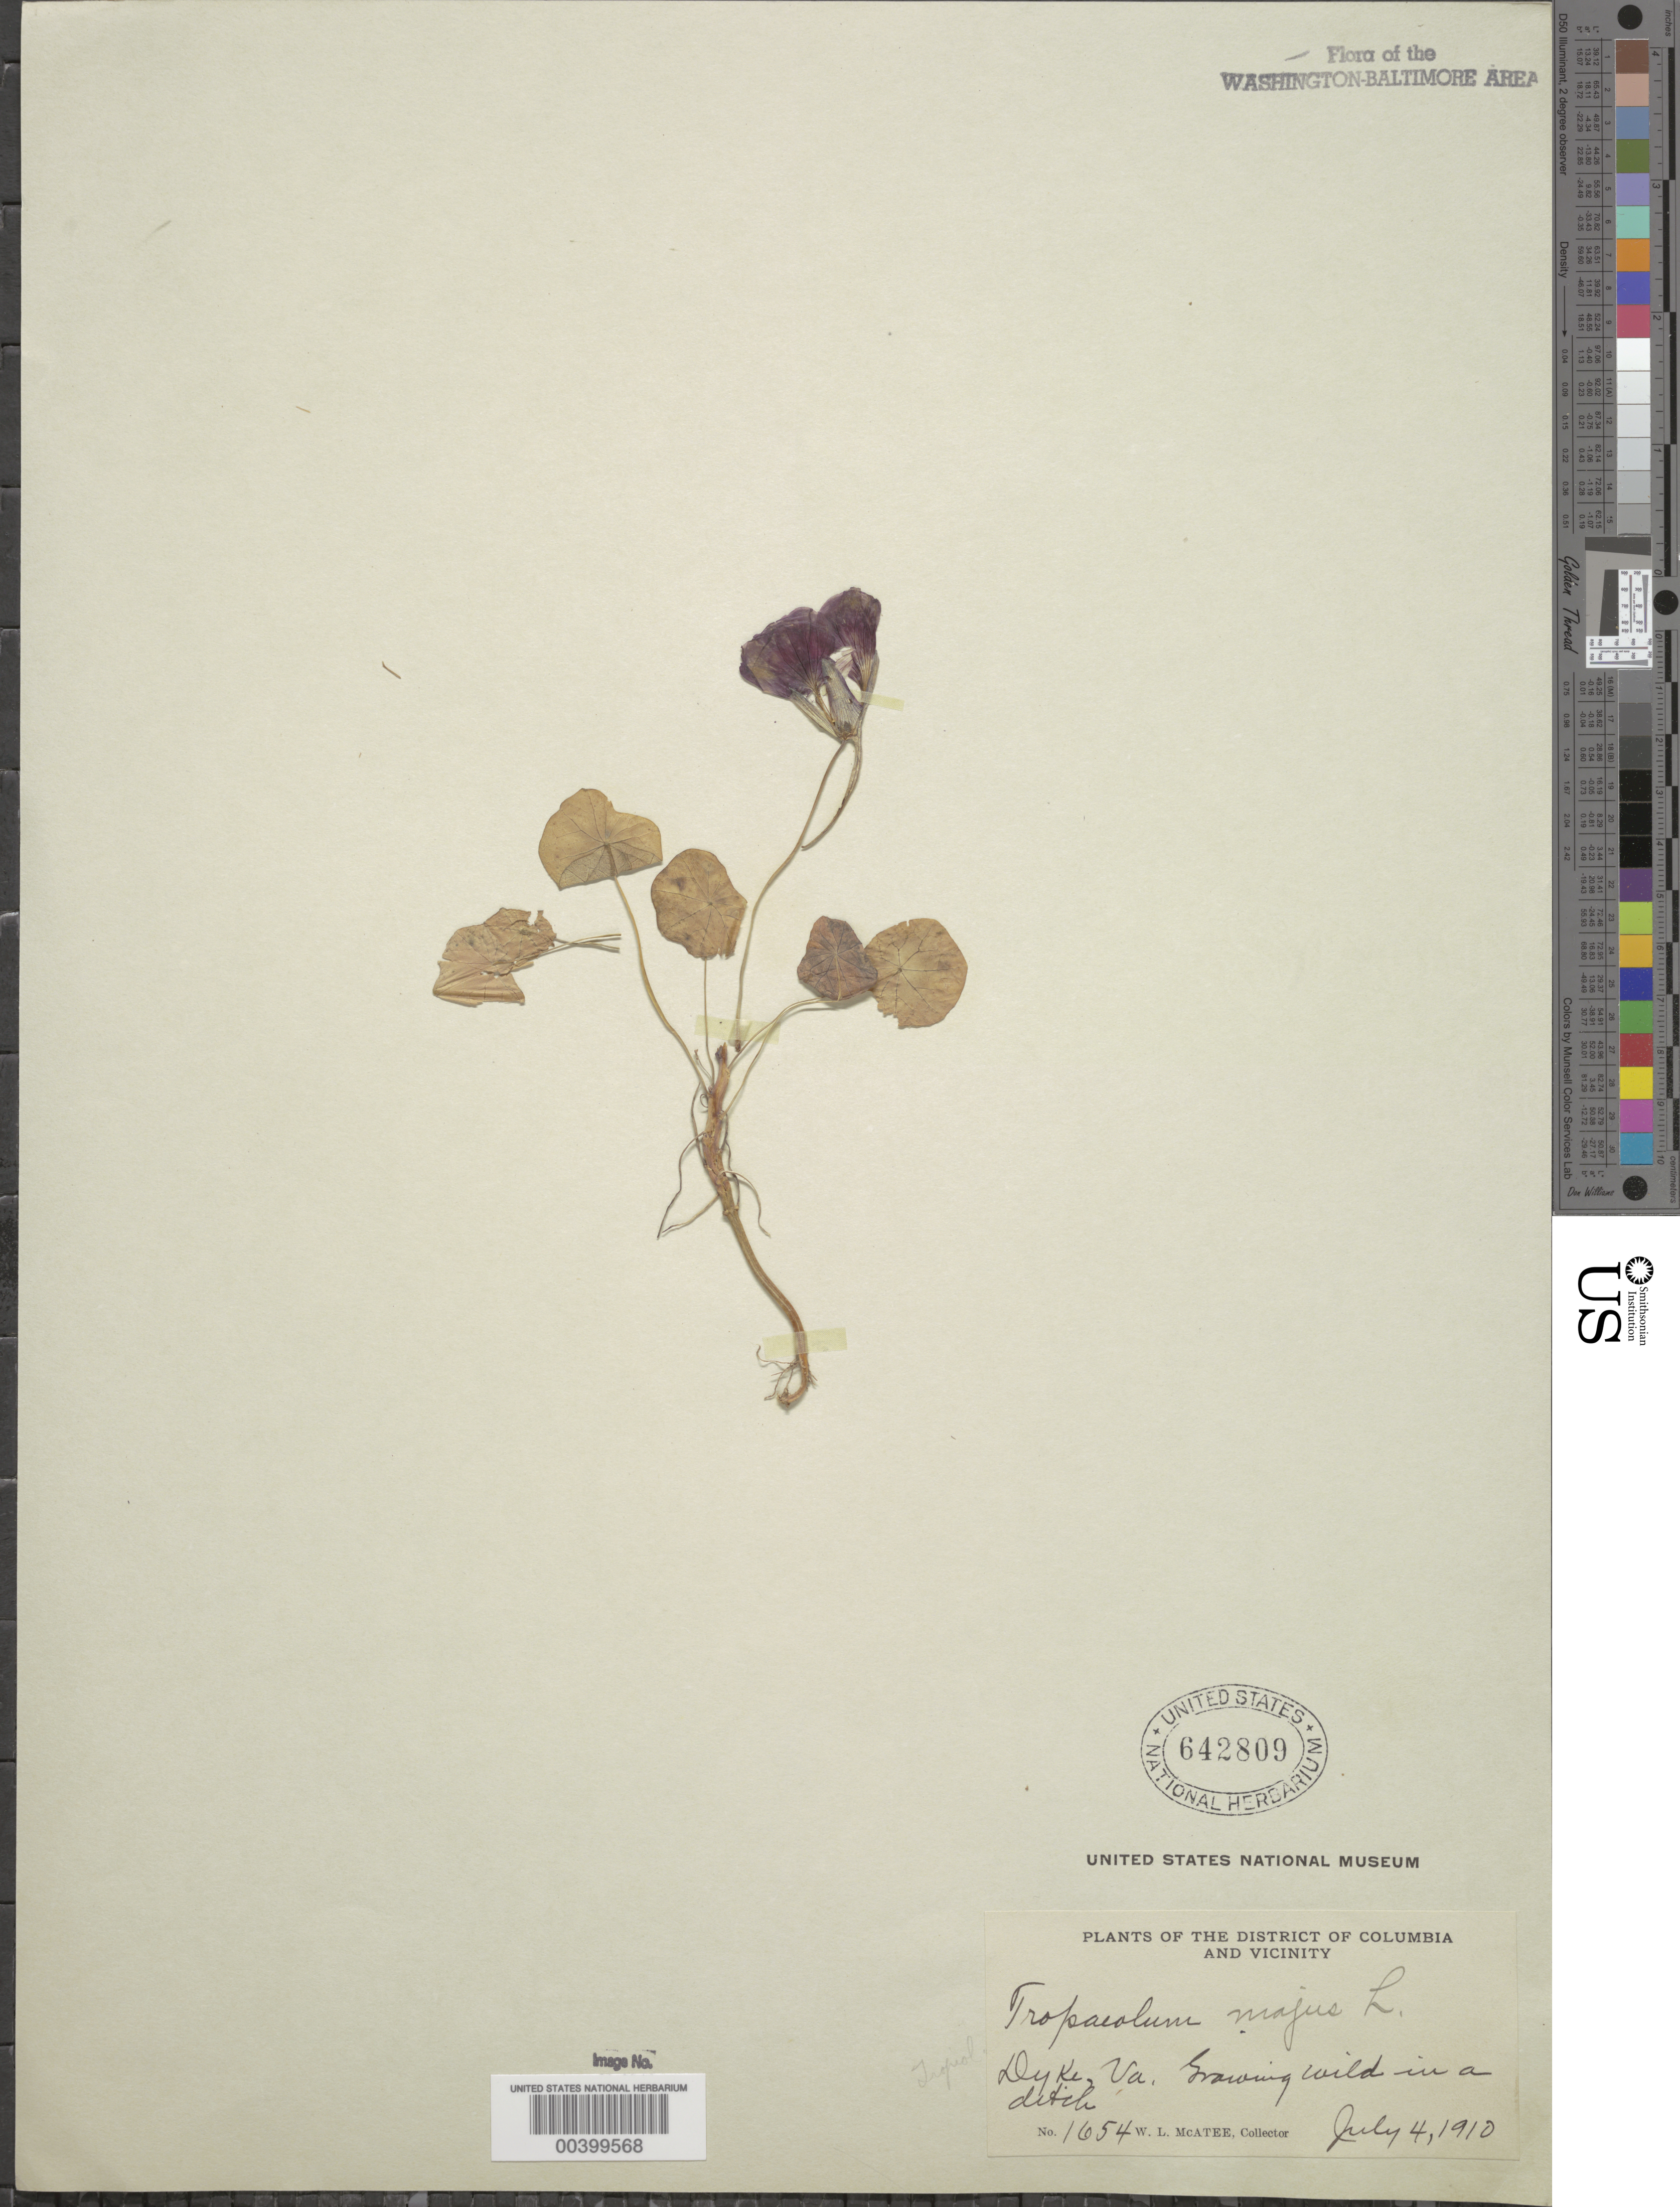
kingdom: Plantae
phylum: Tracheophyta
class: Magnoliopsida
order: Brassicales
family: Tropaeolaceae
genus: Tropaeolum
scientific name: Tropaeolum majus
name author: L.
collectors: W. McAtee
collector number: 1654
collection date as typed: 04 Jul 1910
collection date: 1910-07-04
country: United States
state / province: Virginia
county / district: Fairfax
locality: Dyke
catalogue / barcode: US 642809